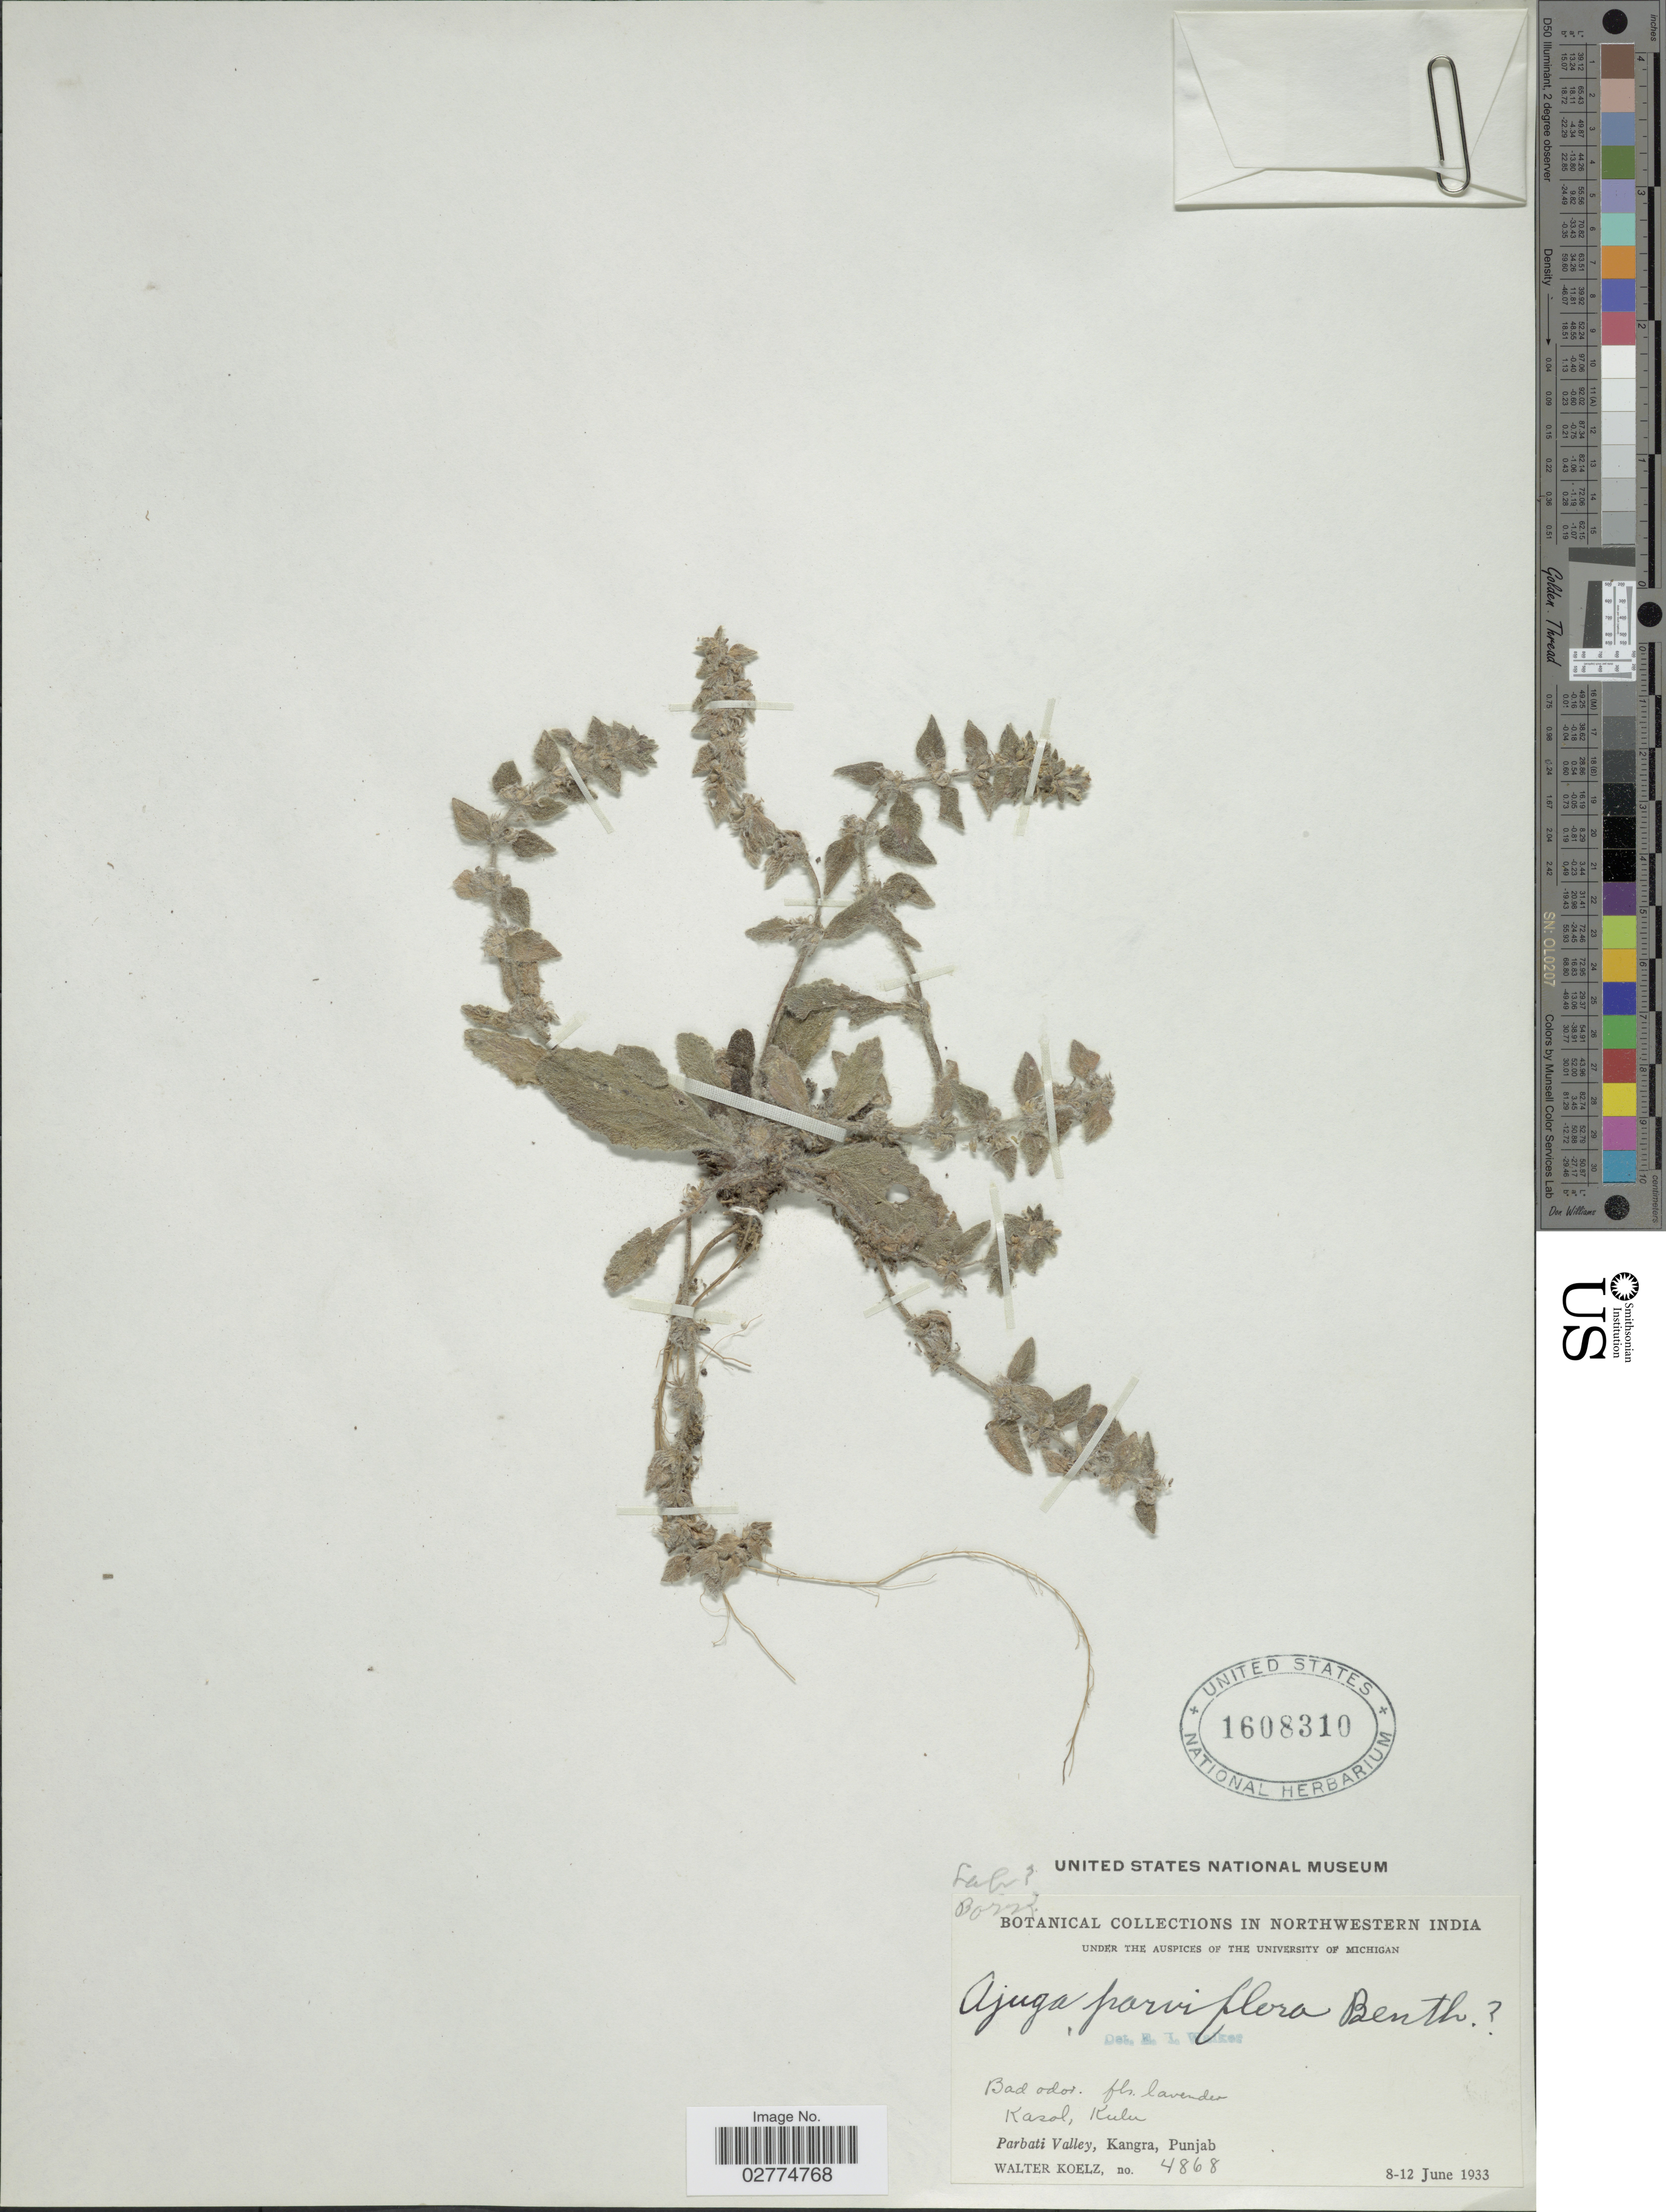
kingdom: Plantae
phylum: Tracheophyta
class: Magnoliopsida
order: Lamiales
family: Lamiaceae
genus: Ajuga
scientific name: Ajuga parviflora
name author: Benth.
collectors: W. N. Koelz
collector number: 4868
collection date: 1933-06-08/1933-06-12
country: India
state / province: Himachal Pradesh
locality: Northwestern India, Kasol, Kulu, Parbati Valley, Kangra, Punjab.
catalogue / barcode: US 1608310